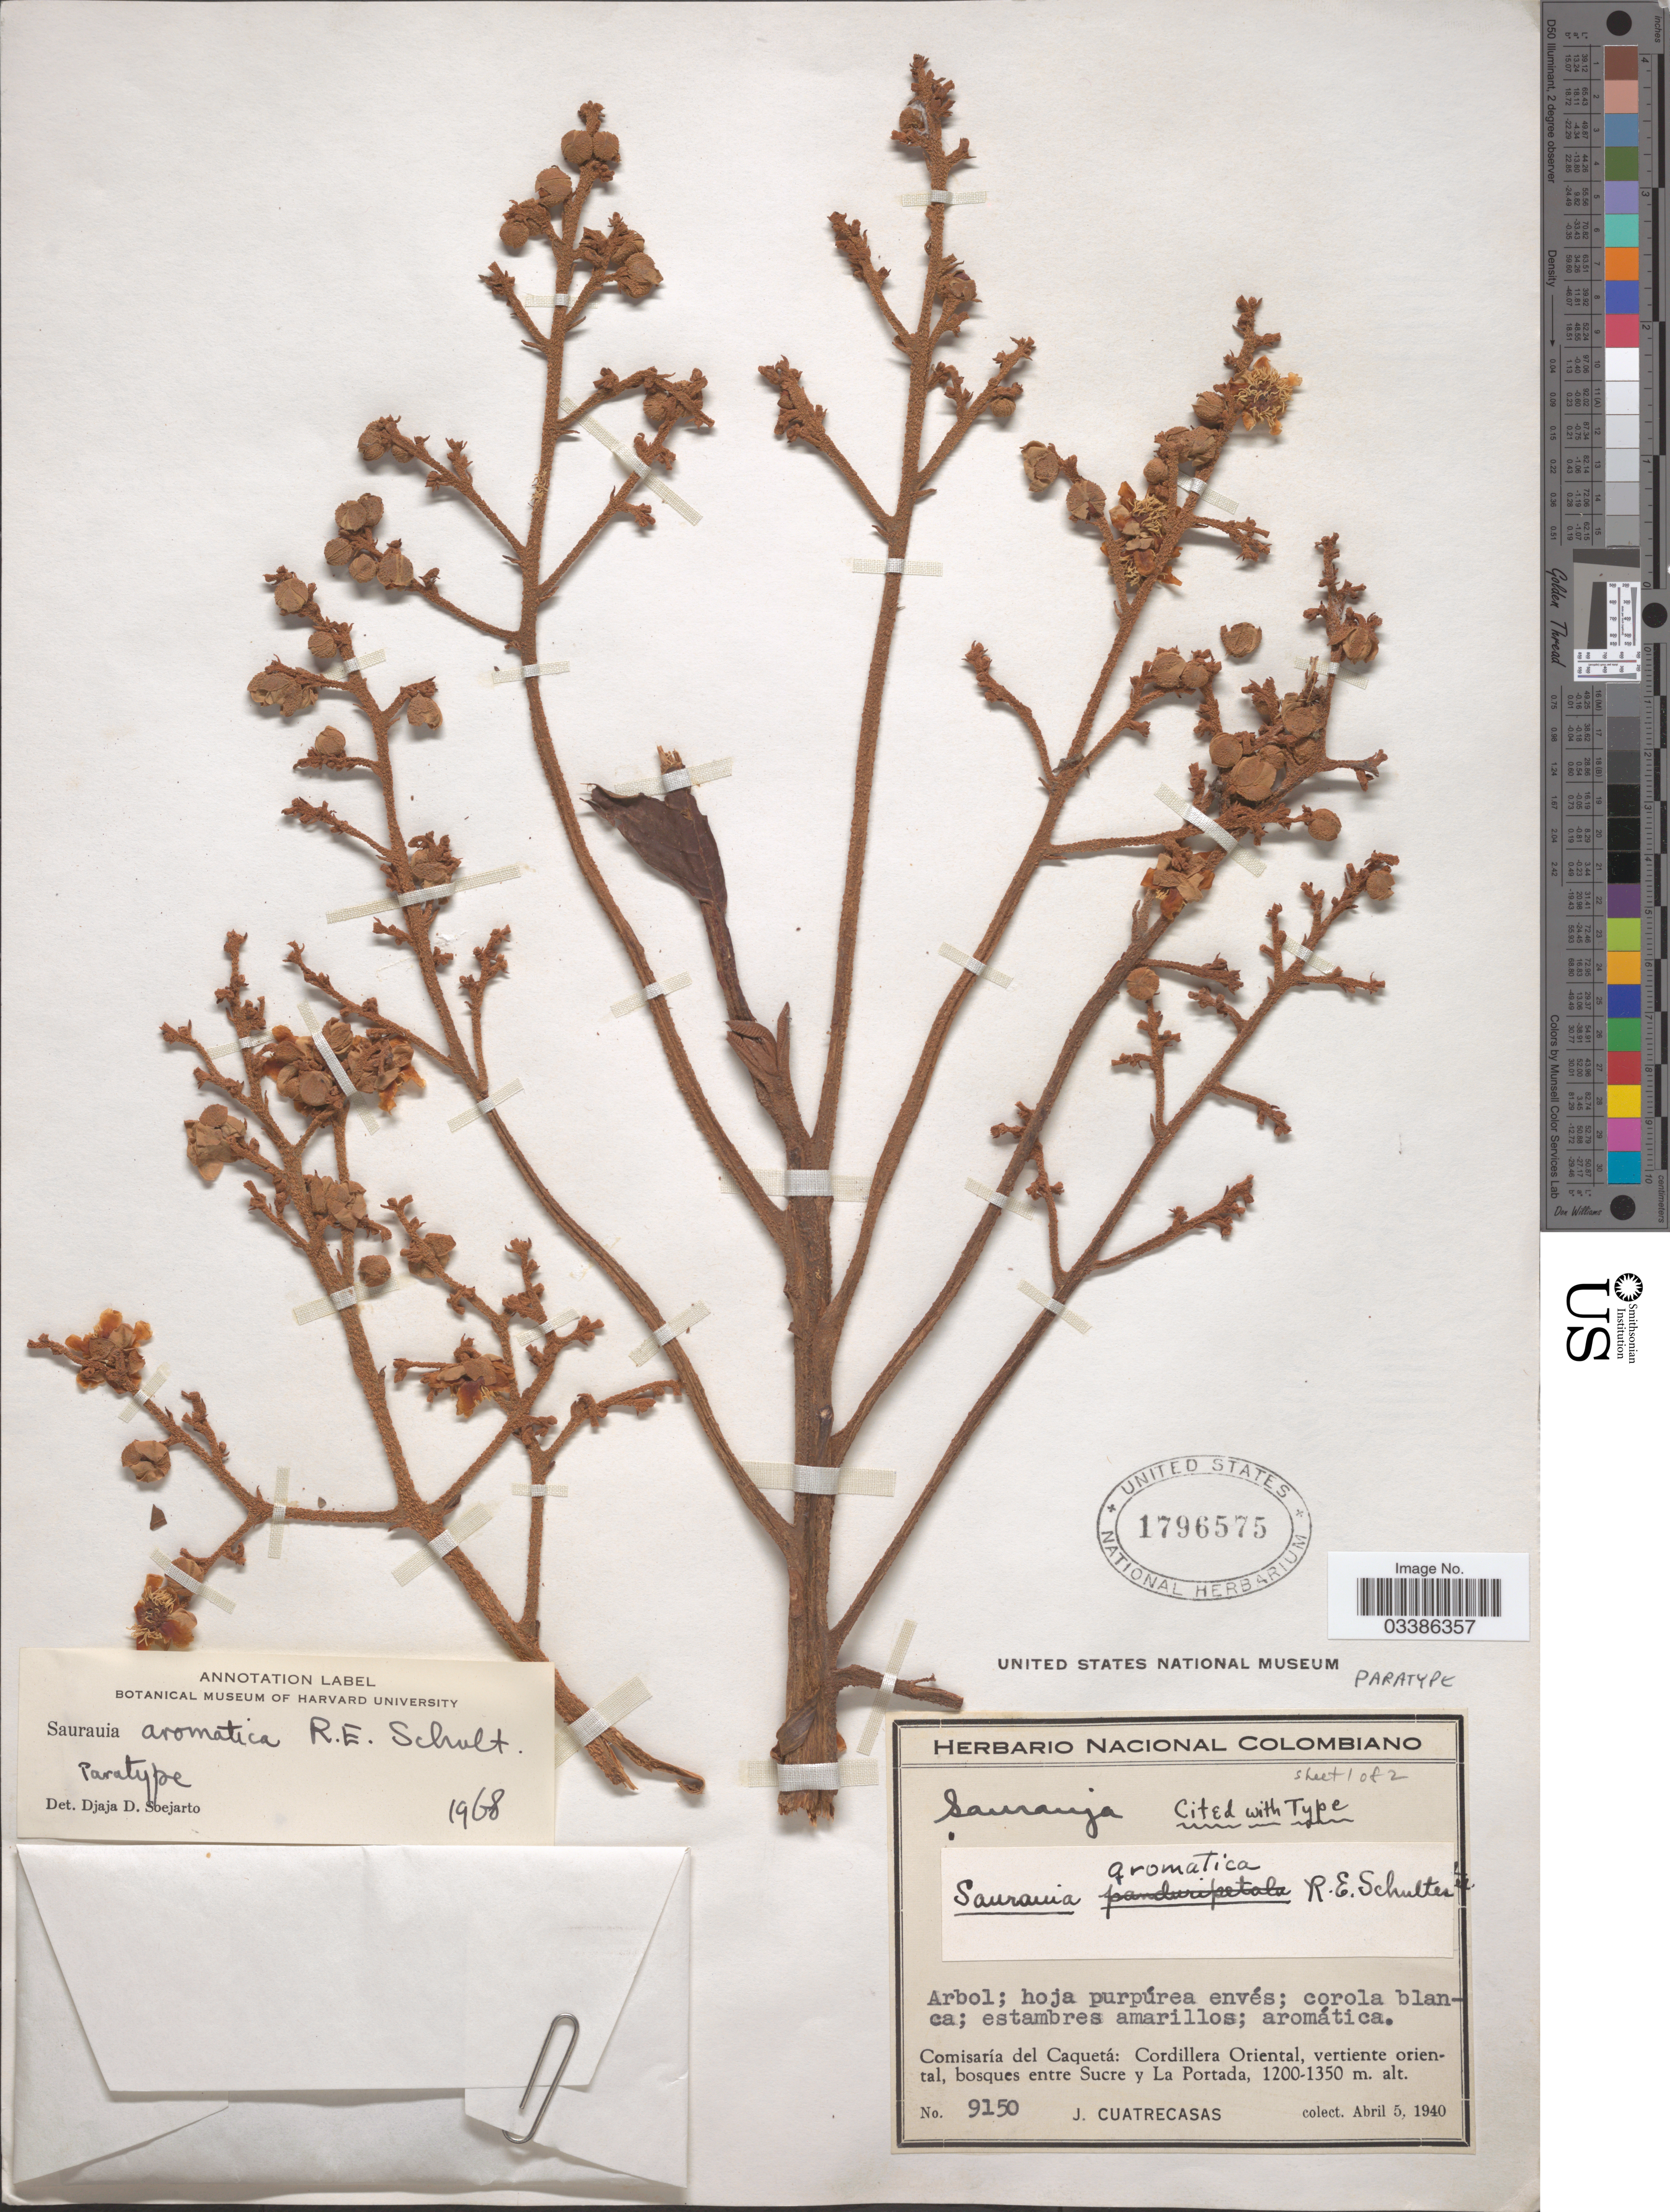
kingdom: Plantae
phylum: Tracheophyta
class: Magnoliopsida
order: Ericales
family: Actinidiaceae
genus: Saurauia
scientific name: Saurauia aromatica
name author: R.E. Schult.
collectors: J. Cuatrecasas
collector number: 9150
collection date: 1940-04-05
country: Colombia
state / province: Caquetá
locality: Comisaría del Caquetá: Cordillera Oriental, vertiente oriental, bosques entre Sucre y La Portada.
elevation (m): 1200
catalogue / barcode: US 1796575